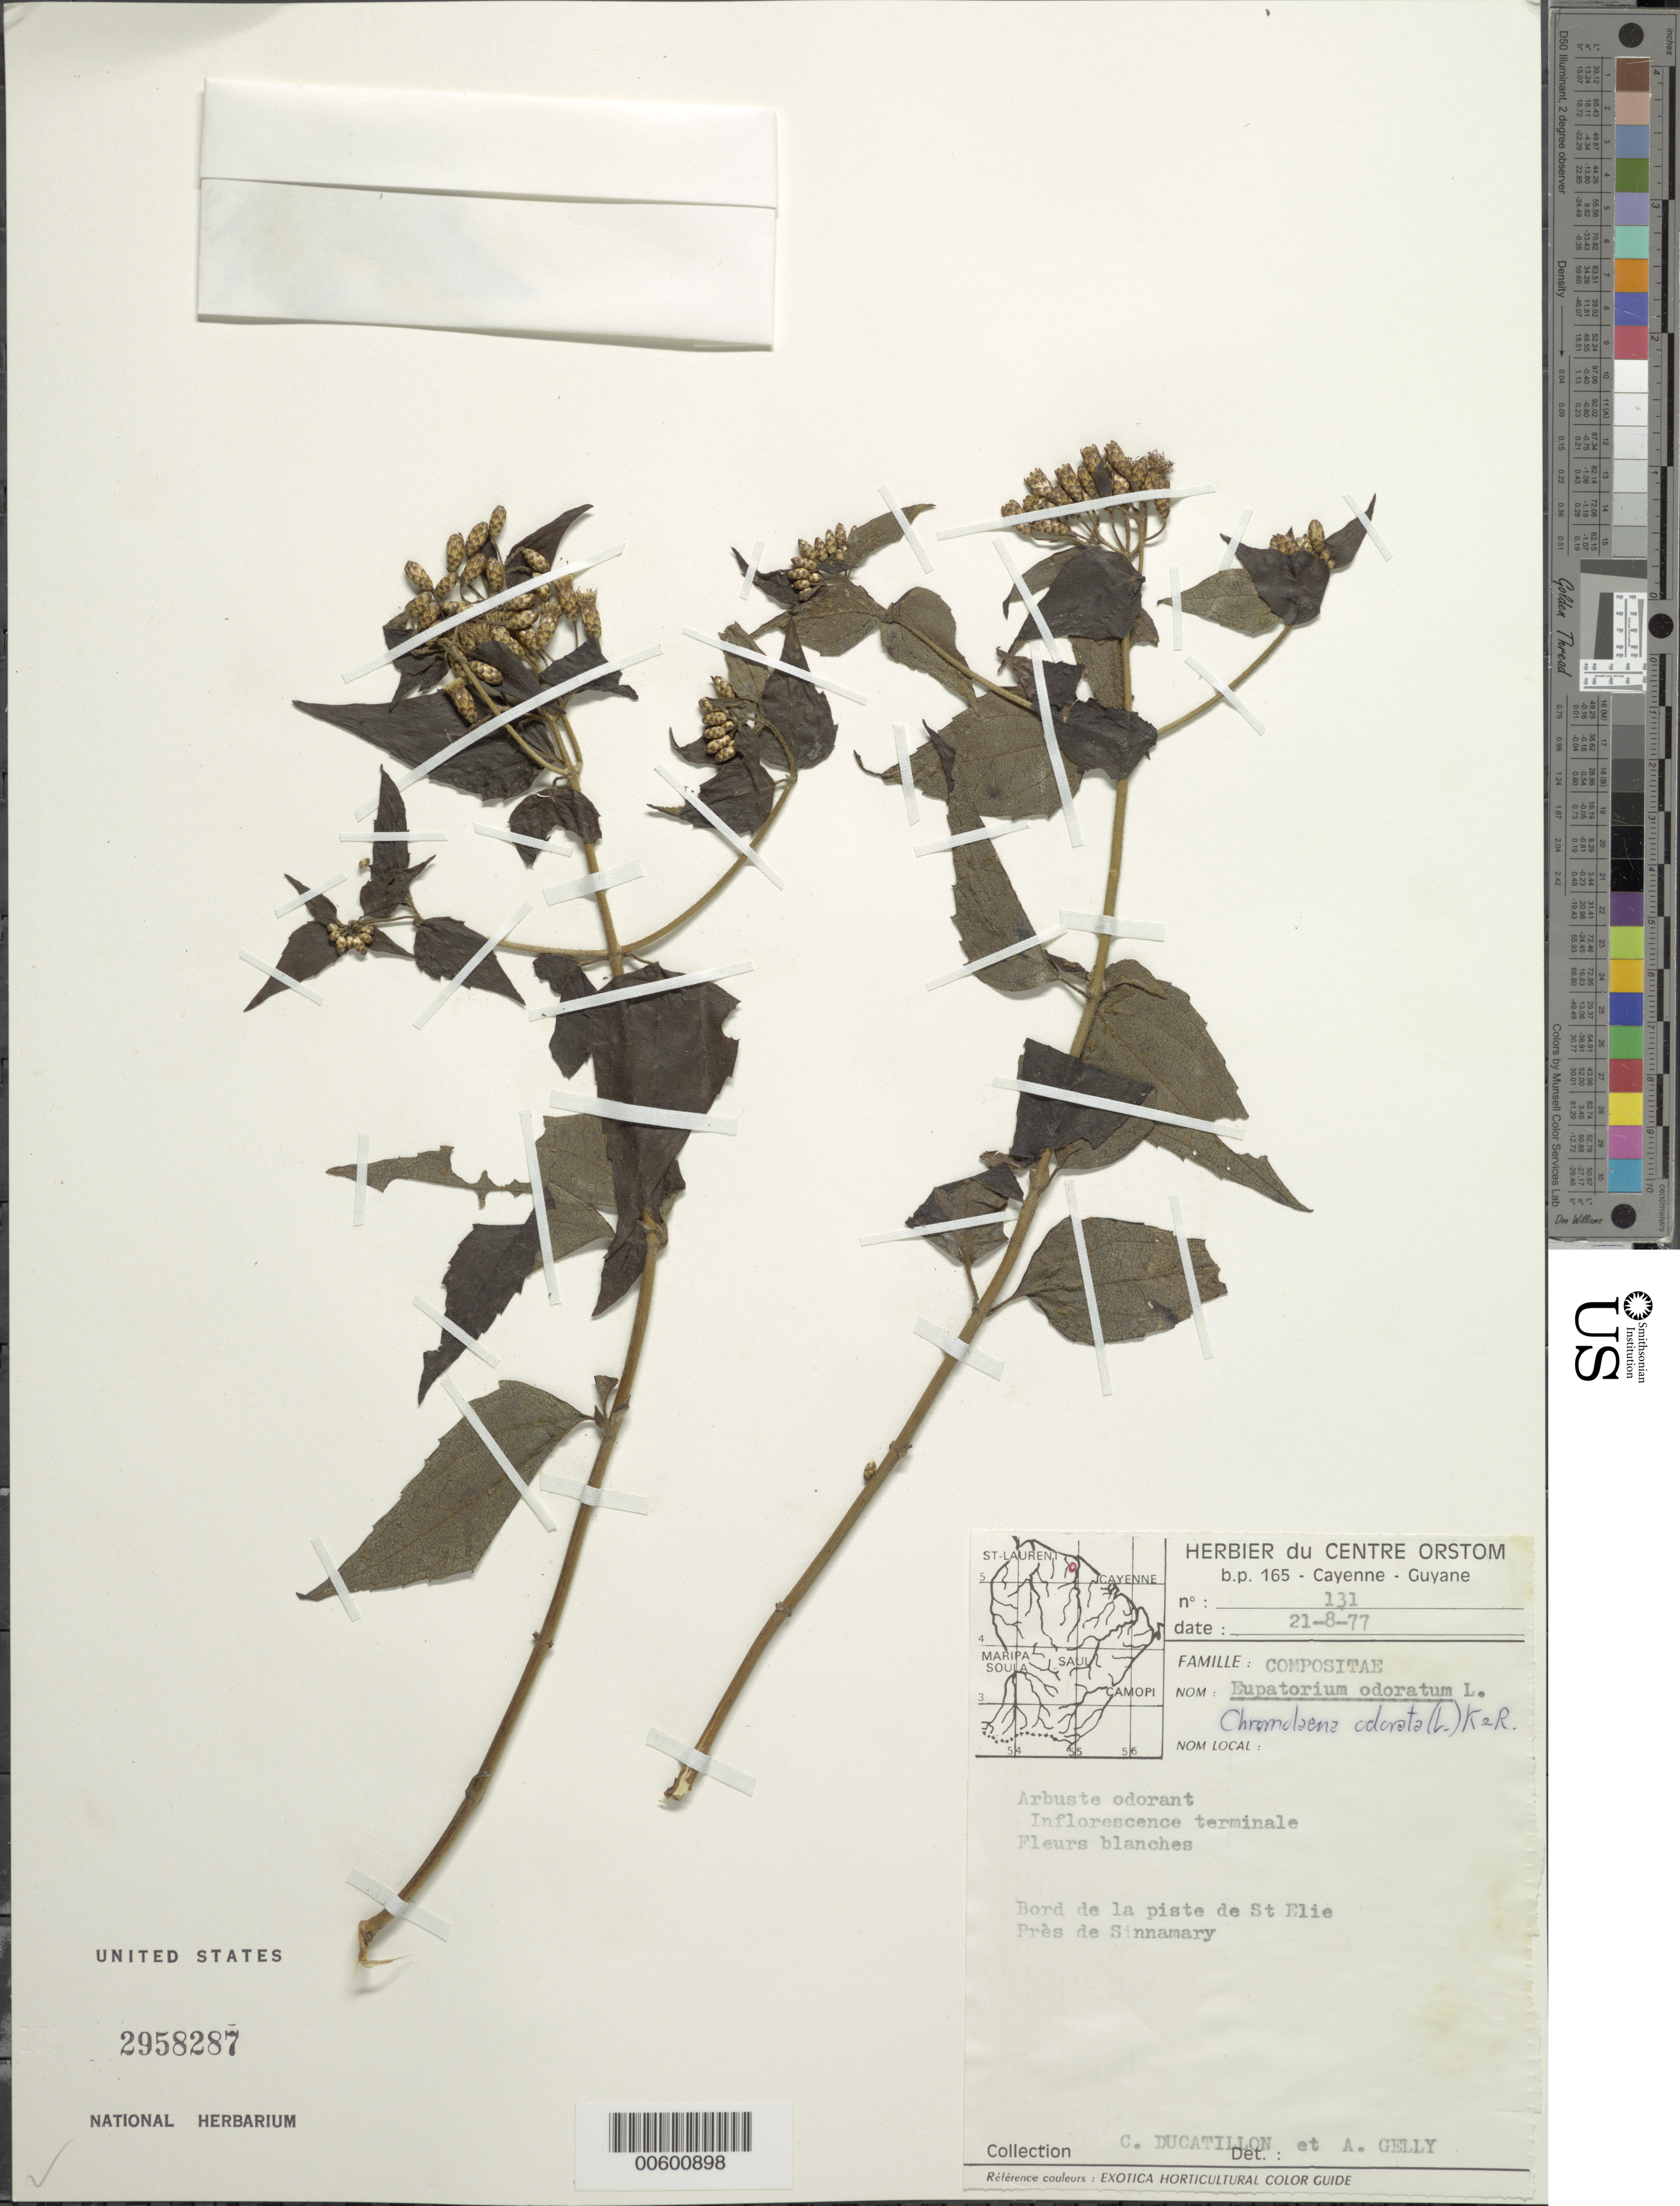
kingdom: Plantae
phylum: Tracheophyta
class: Magnoliopsida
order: Asterales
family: Asteraceae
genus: Chromolaena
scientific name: Chromolaena odorata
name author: (L.) R.M. King & H. Rob.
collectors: C. Ducatillon & A. Gelly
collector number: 131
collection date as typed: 21-Aug-77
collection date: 1977-08-21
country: French Guiana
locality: Piste de Saint-Élie, pres de Sinnamary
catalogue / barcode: US 2958287